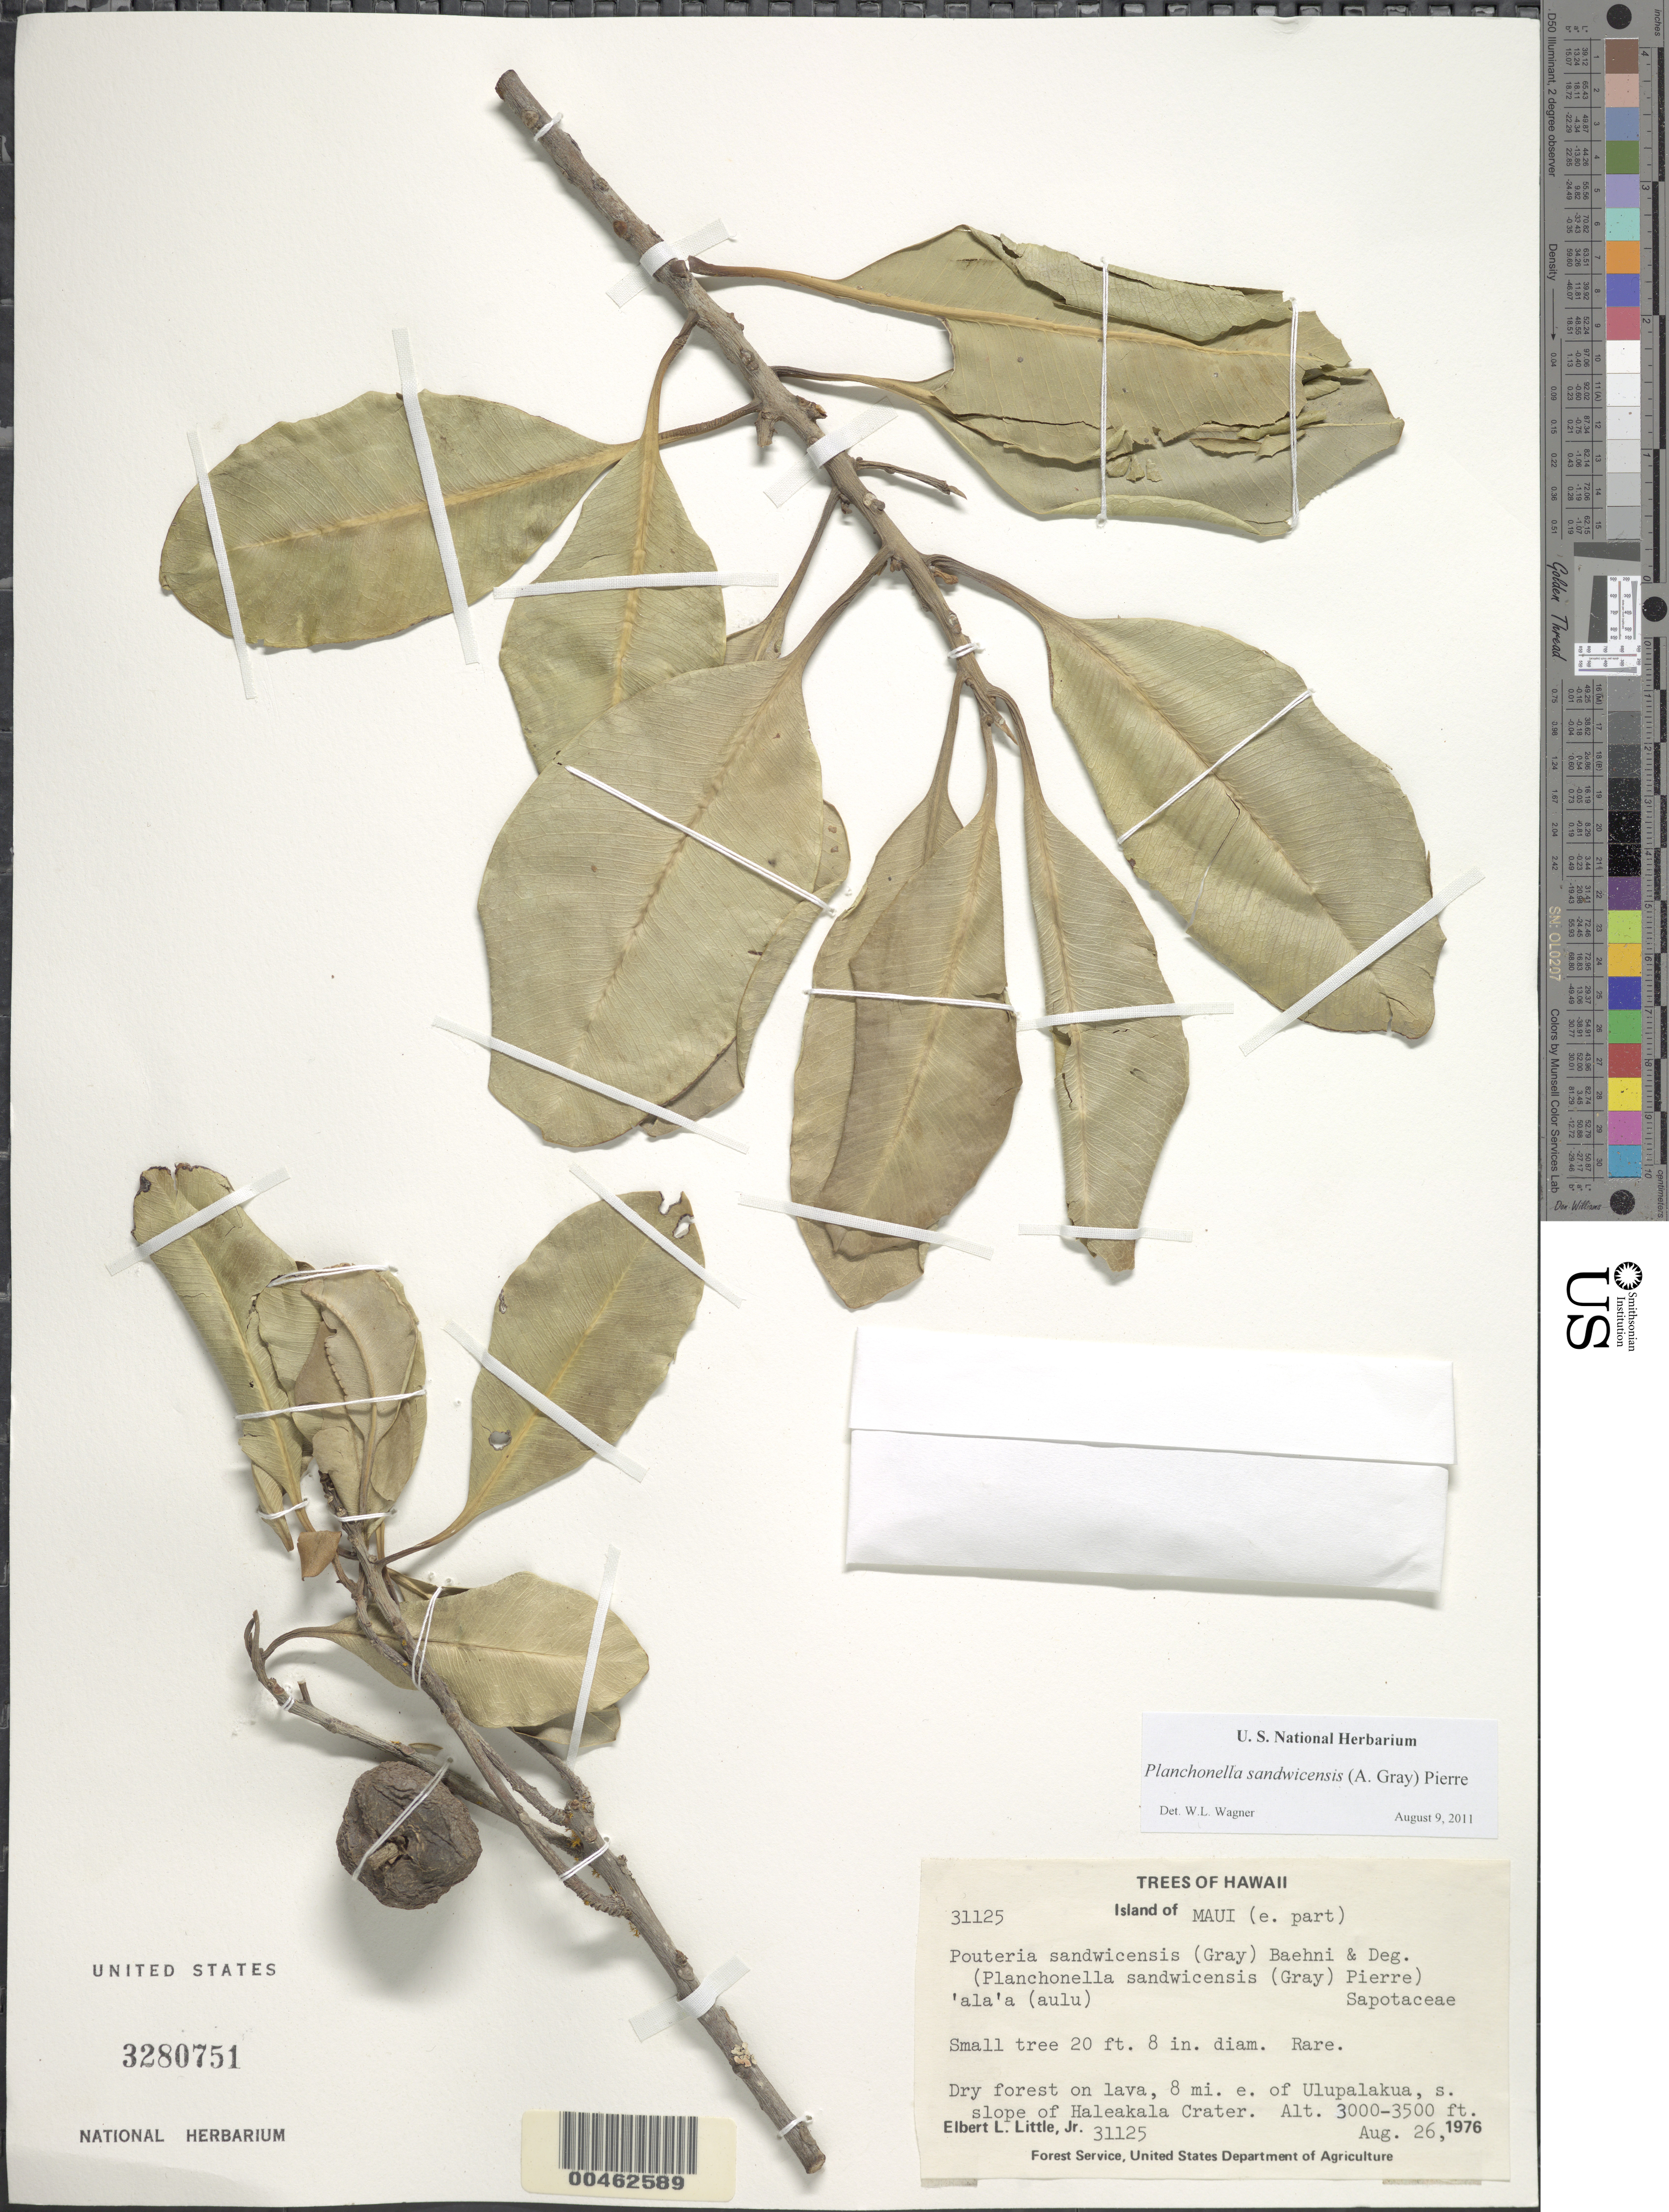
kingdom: Plantae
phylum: Tracheophyta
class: Magnoliopsida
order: Ericales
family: Sapotaceae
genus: Planchonella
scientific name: Planchonella spathulata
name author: (Hillebr.) Pierre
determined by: Wagner, W. L., (BOT), Smithsonian Institution - National Museum of Natural History (UNITED STATES)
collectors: E. L. Little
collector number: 31125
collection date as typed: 26 Aug 1976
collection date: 1976-08-26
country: United States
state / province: Hawaii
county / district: Maui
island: Maui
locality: E part Of Maui, 8 mi E of Ulupalakua, S slope of Haleakala Crater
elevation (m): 914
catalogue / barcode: US 3280751